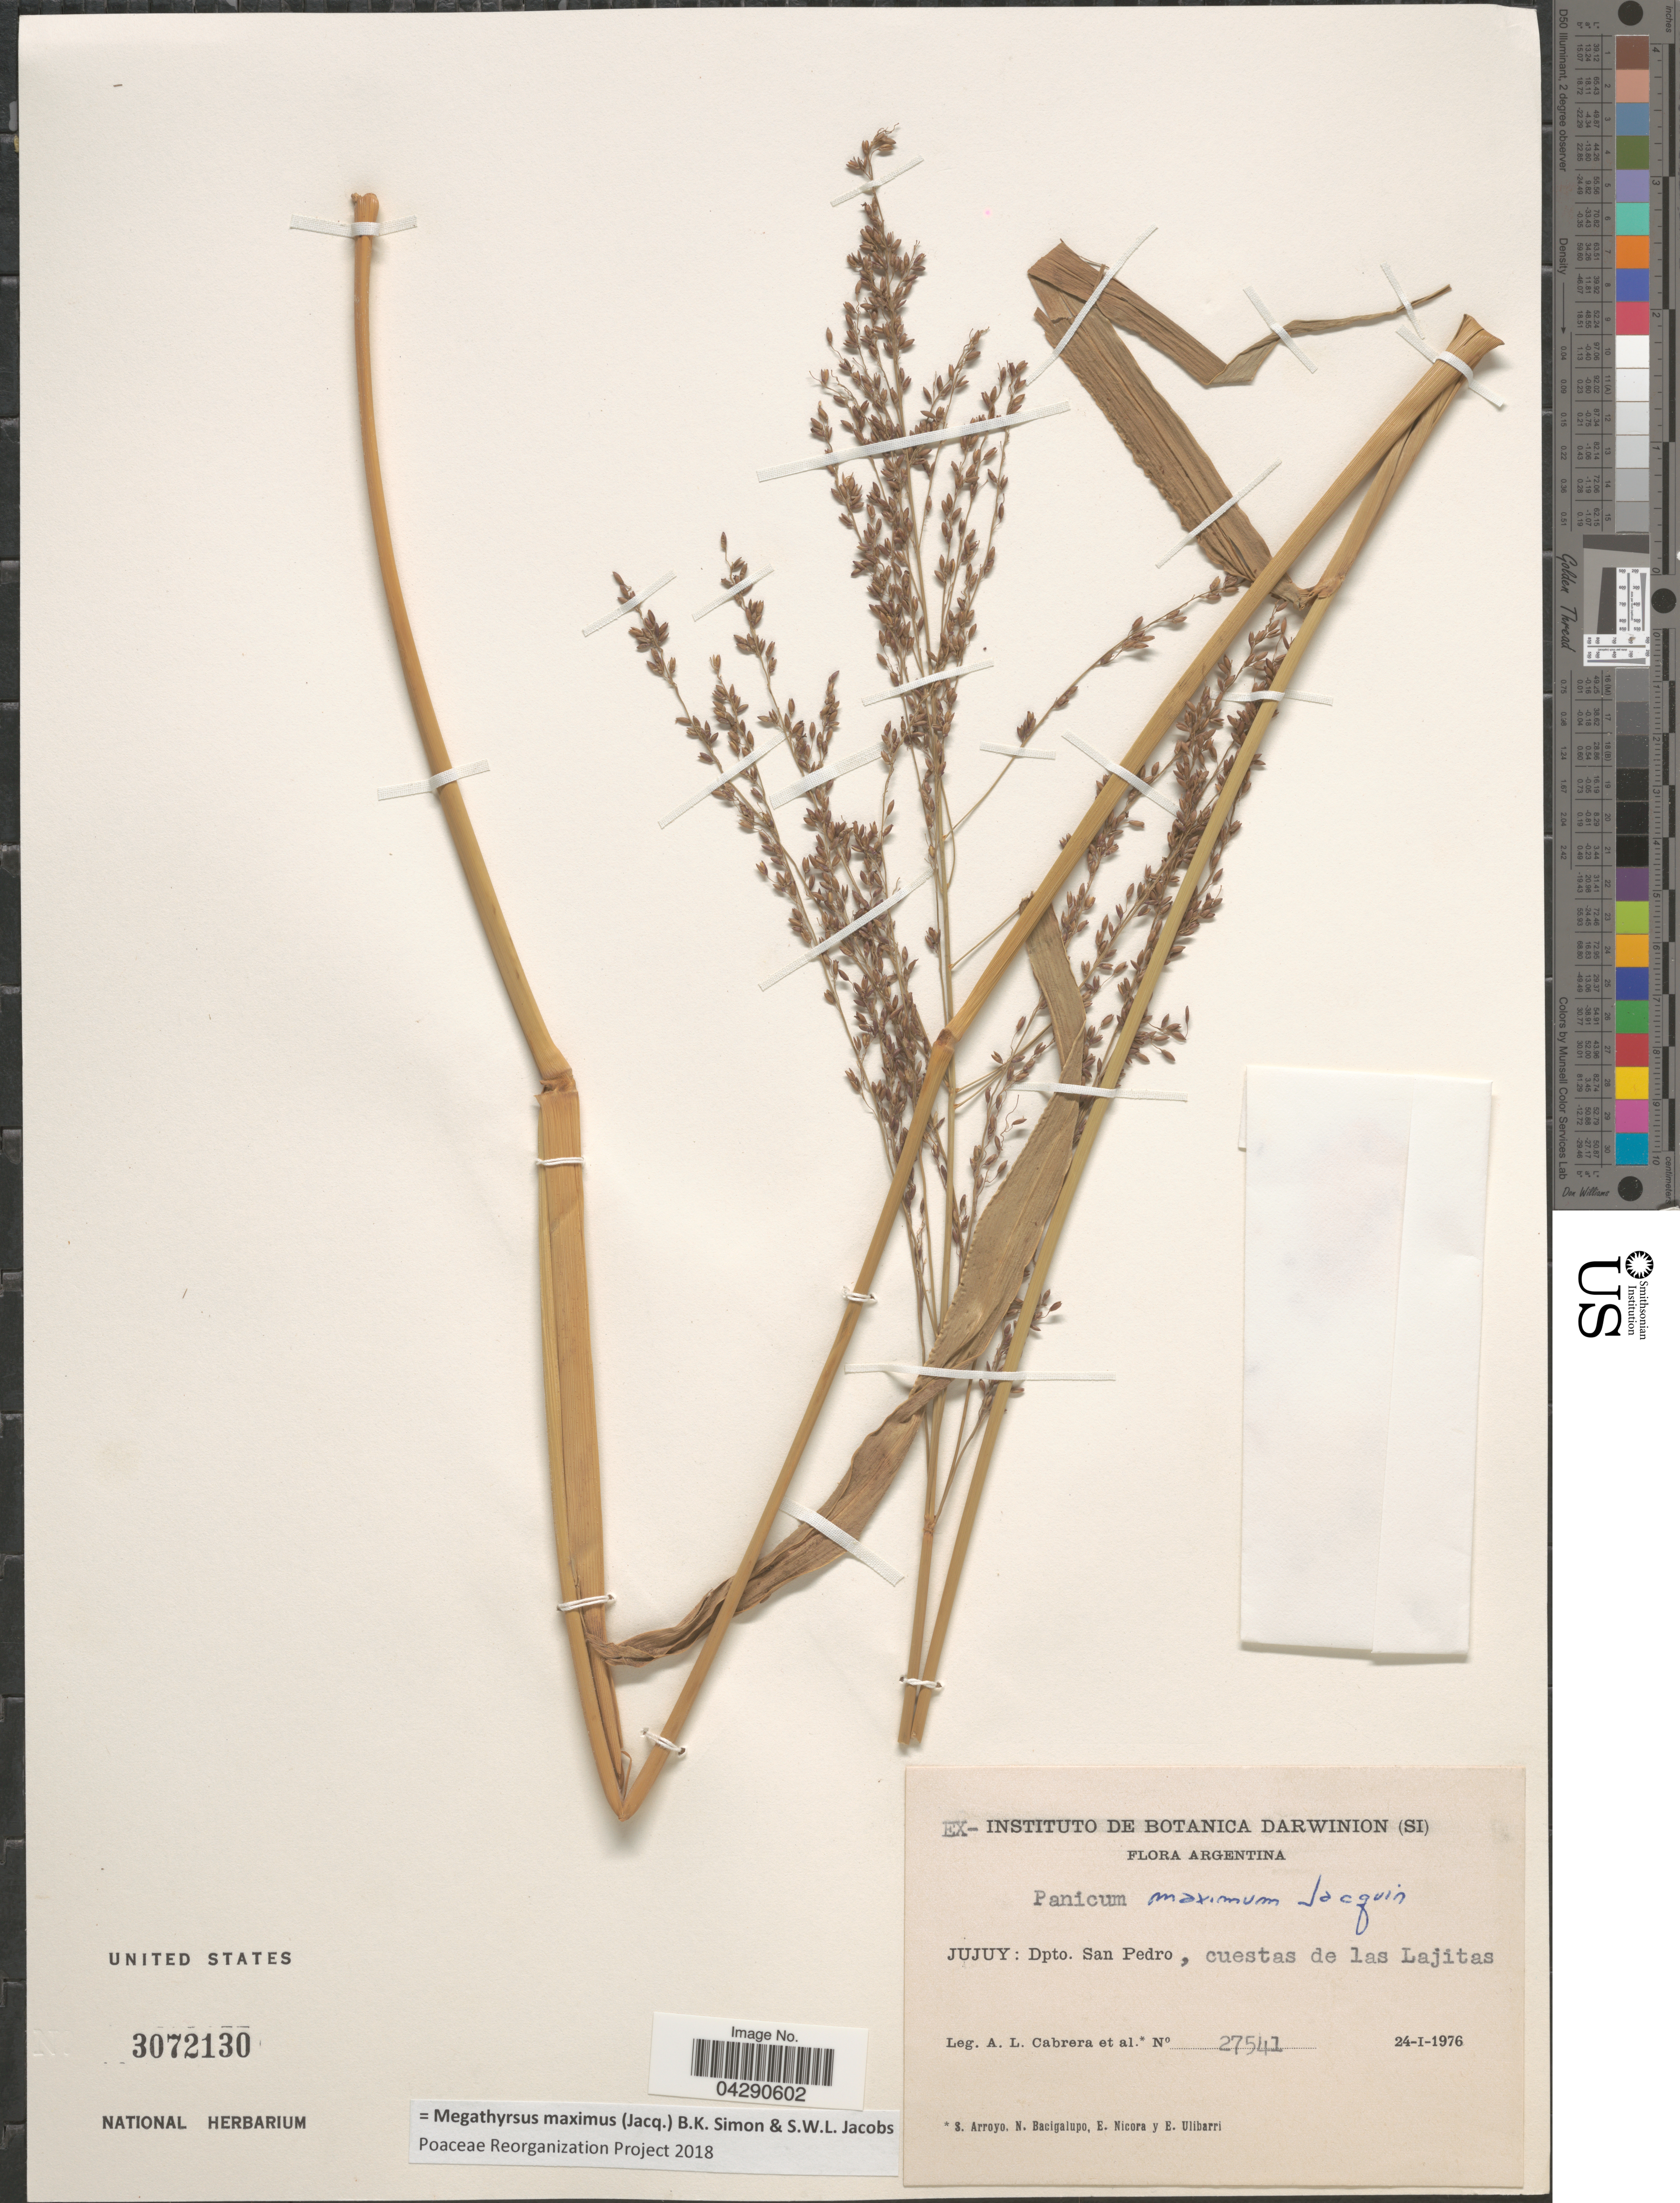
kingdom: Plantae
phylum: Tracheophyta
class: Liliopsida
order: Poales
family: Poaceae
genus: Megathyrsus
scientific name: Megathyrsus maximus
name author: (Jacq.) B.K. Simon & S.W.L. Jacobs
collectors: A. L. Cabrera, Arroyo, S., N. M. Bacigalupo, E. Nicora & E. Ulibarri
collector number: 27541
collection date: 1976-01-24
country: Argentina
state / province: Jujuy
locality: Dpto. San Pedro, cuestas de las Lajitas.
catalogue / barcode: US 3072130